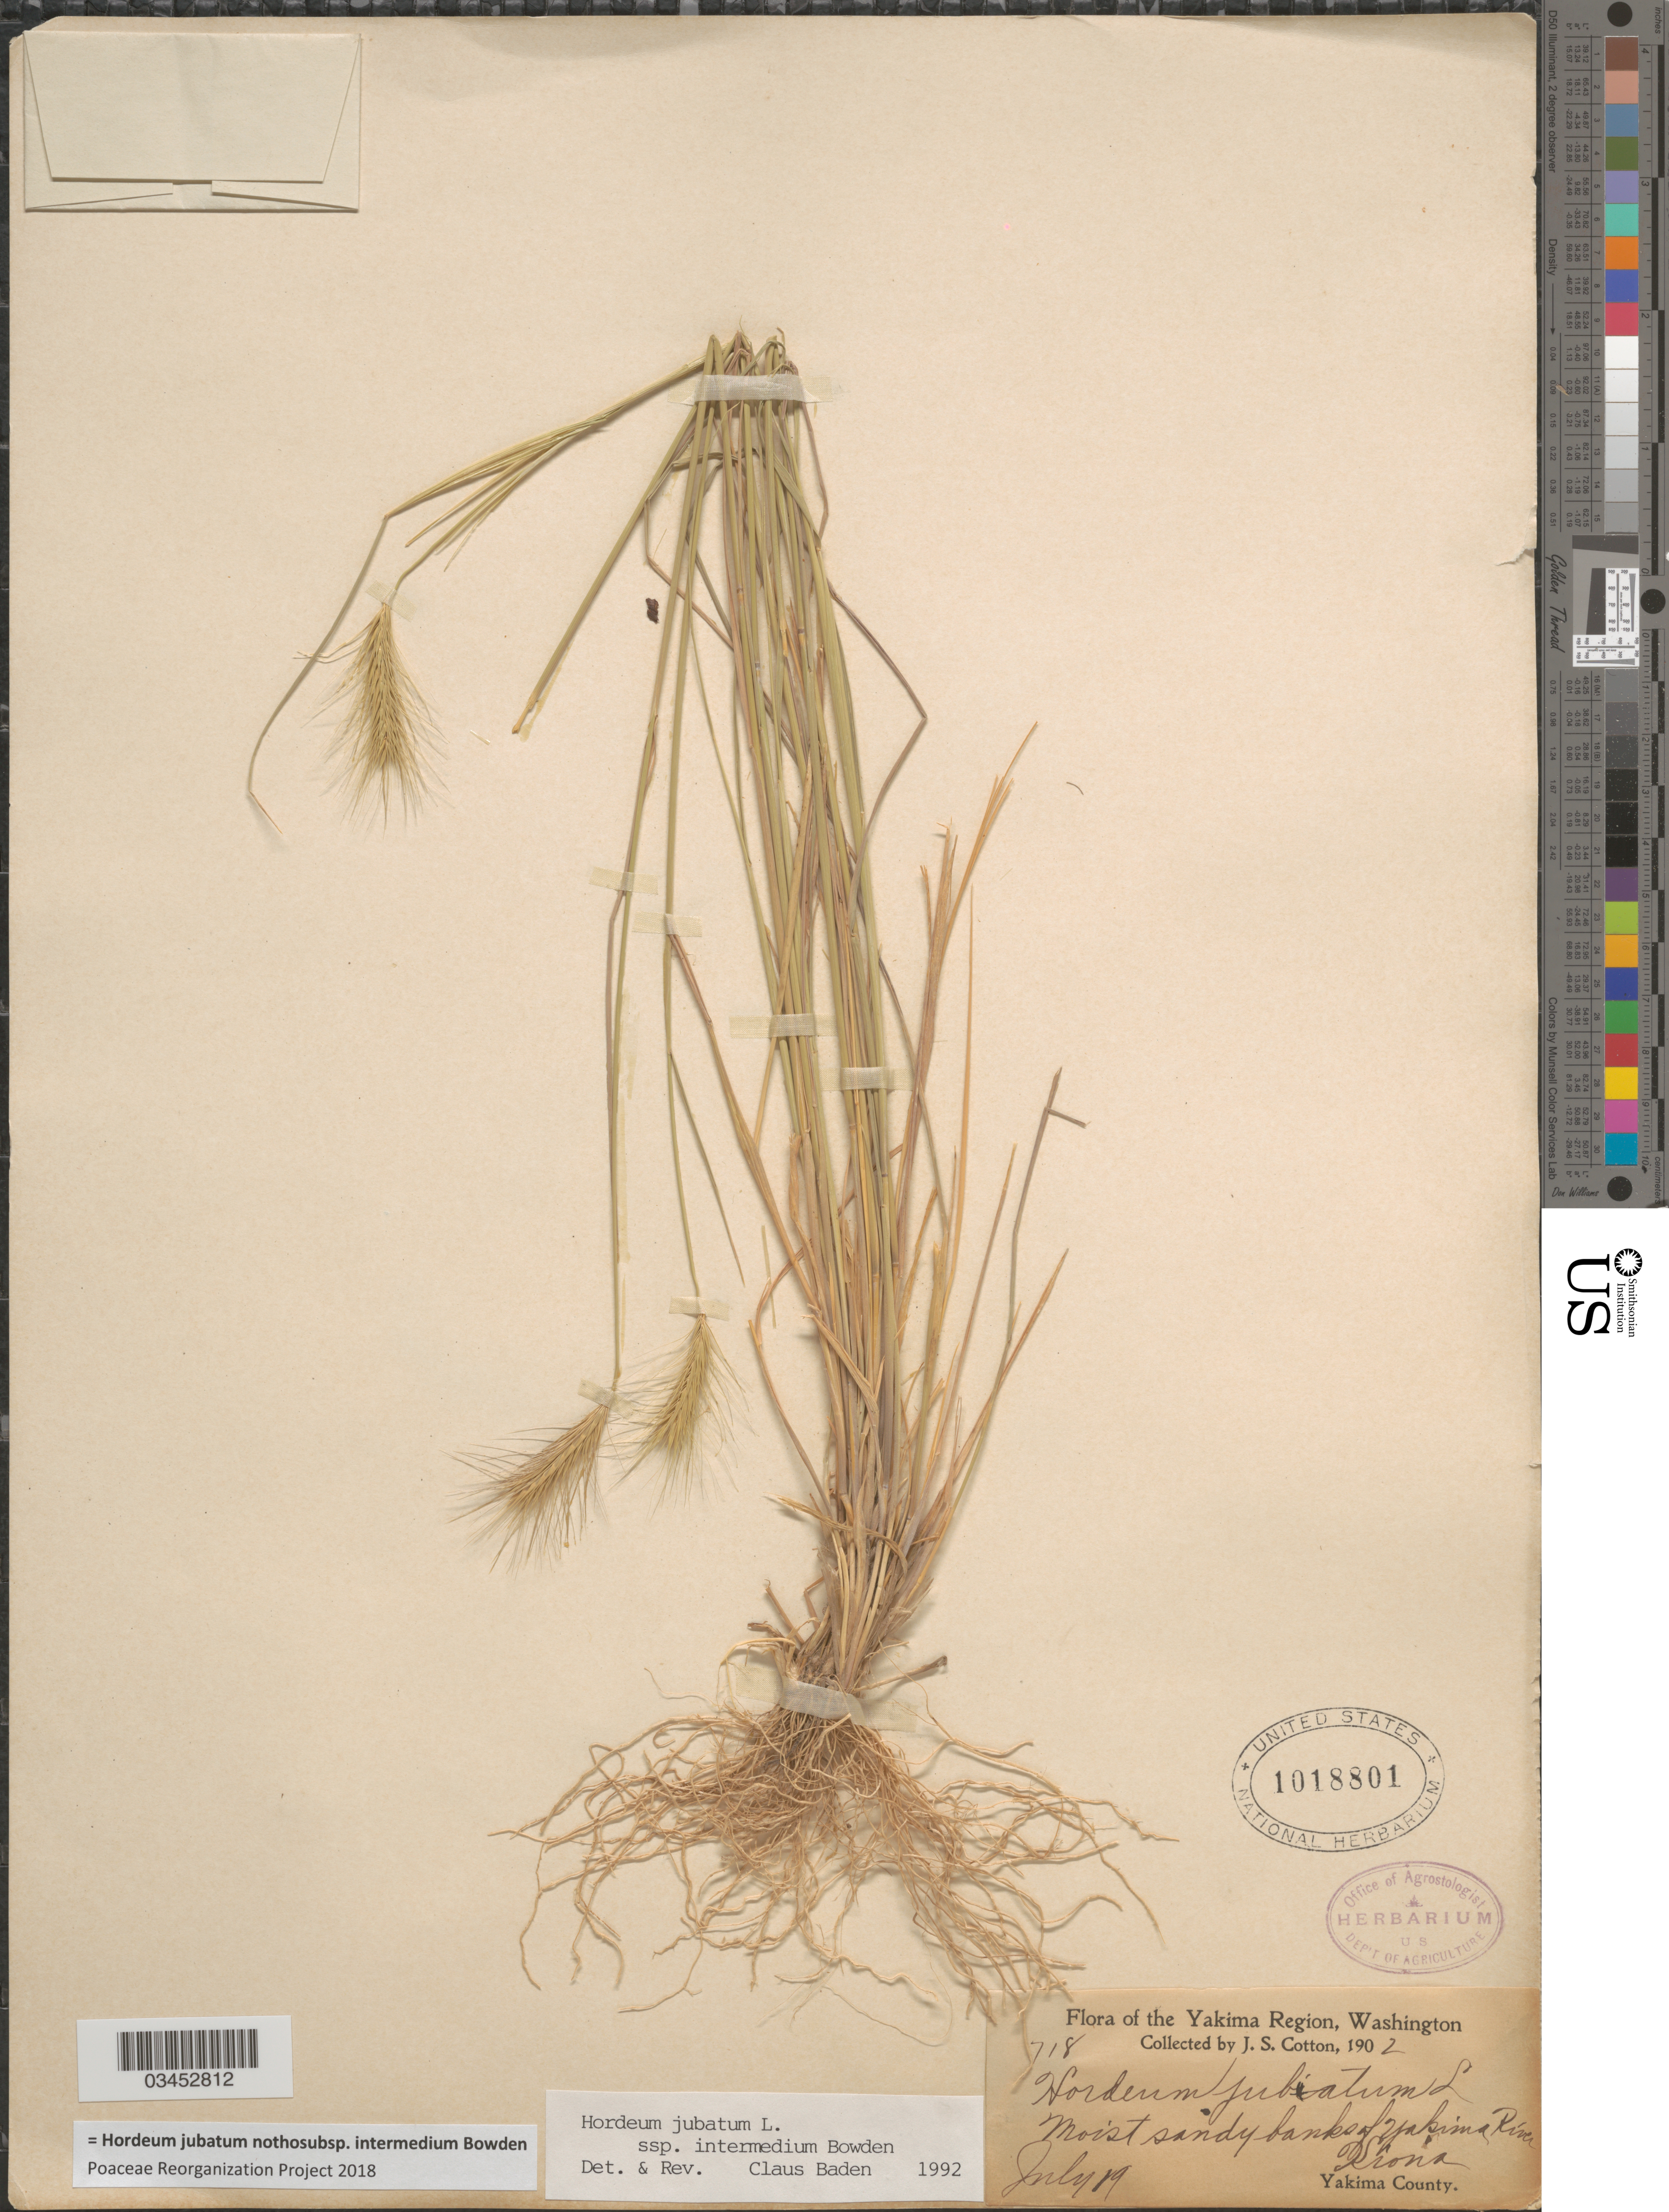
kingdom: Plantae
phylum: Tracheophyta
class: Liliopsida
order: Poales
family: Poaceae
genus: Hordeum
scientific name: Hordeum jubatum nothosubsp. intermedium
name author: Bowden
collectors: J. S. Cotton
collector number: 718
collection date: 1902-07-19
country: United States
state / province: Washington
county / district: Yakima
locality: Yakima Region. Moist sandy banks of Yakima River. Kiona. Yakima County.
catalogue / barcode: US 1018801